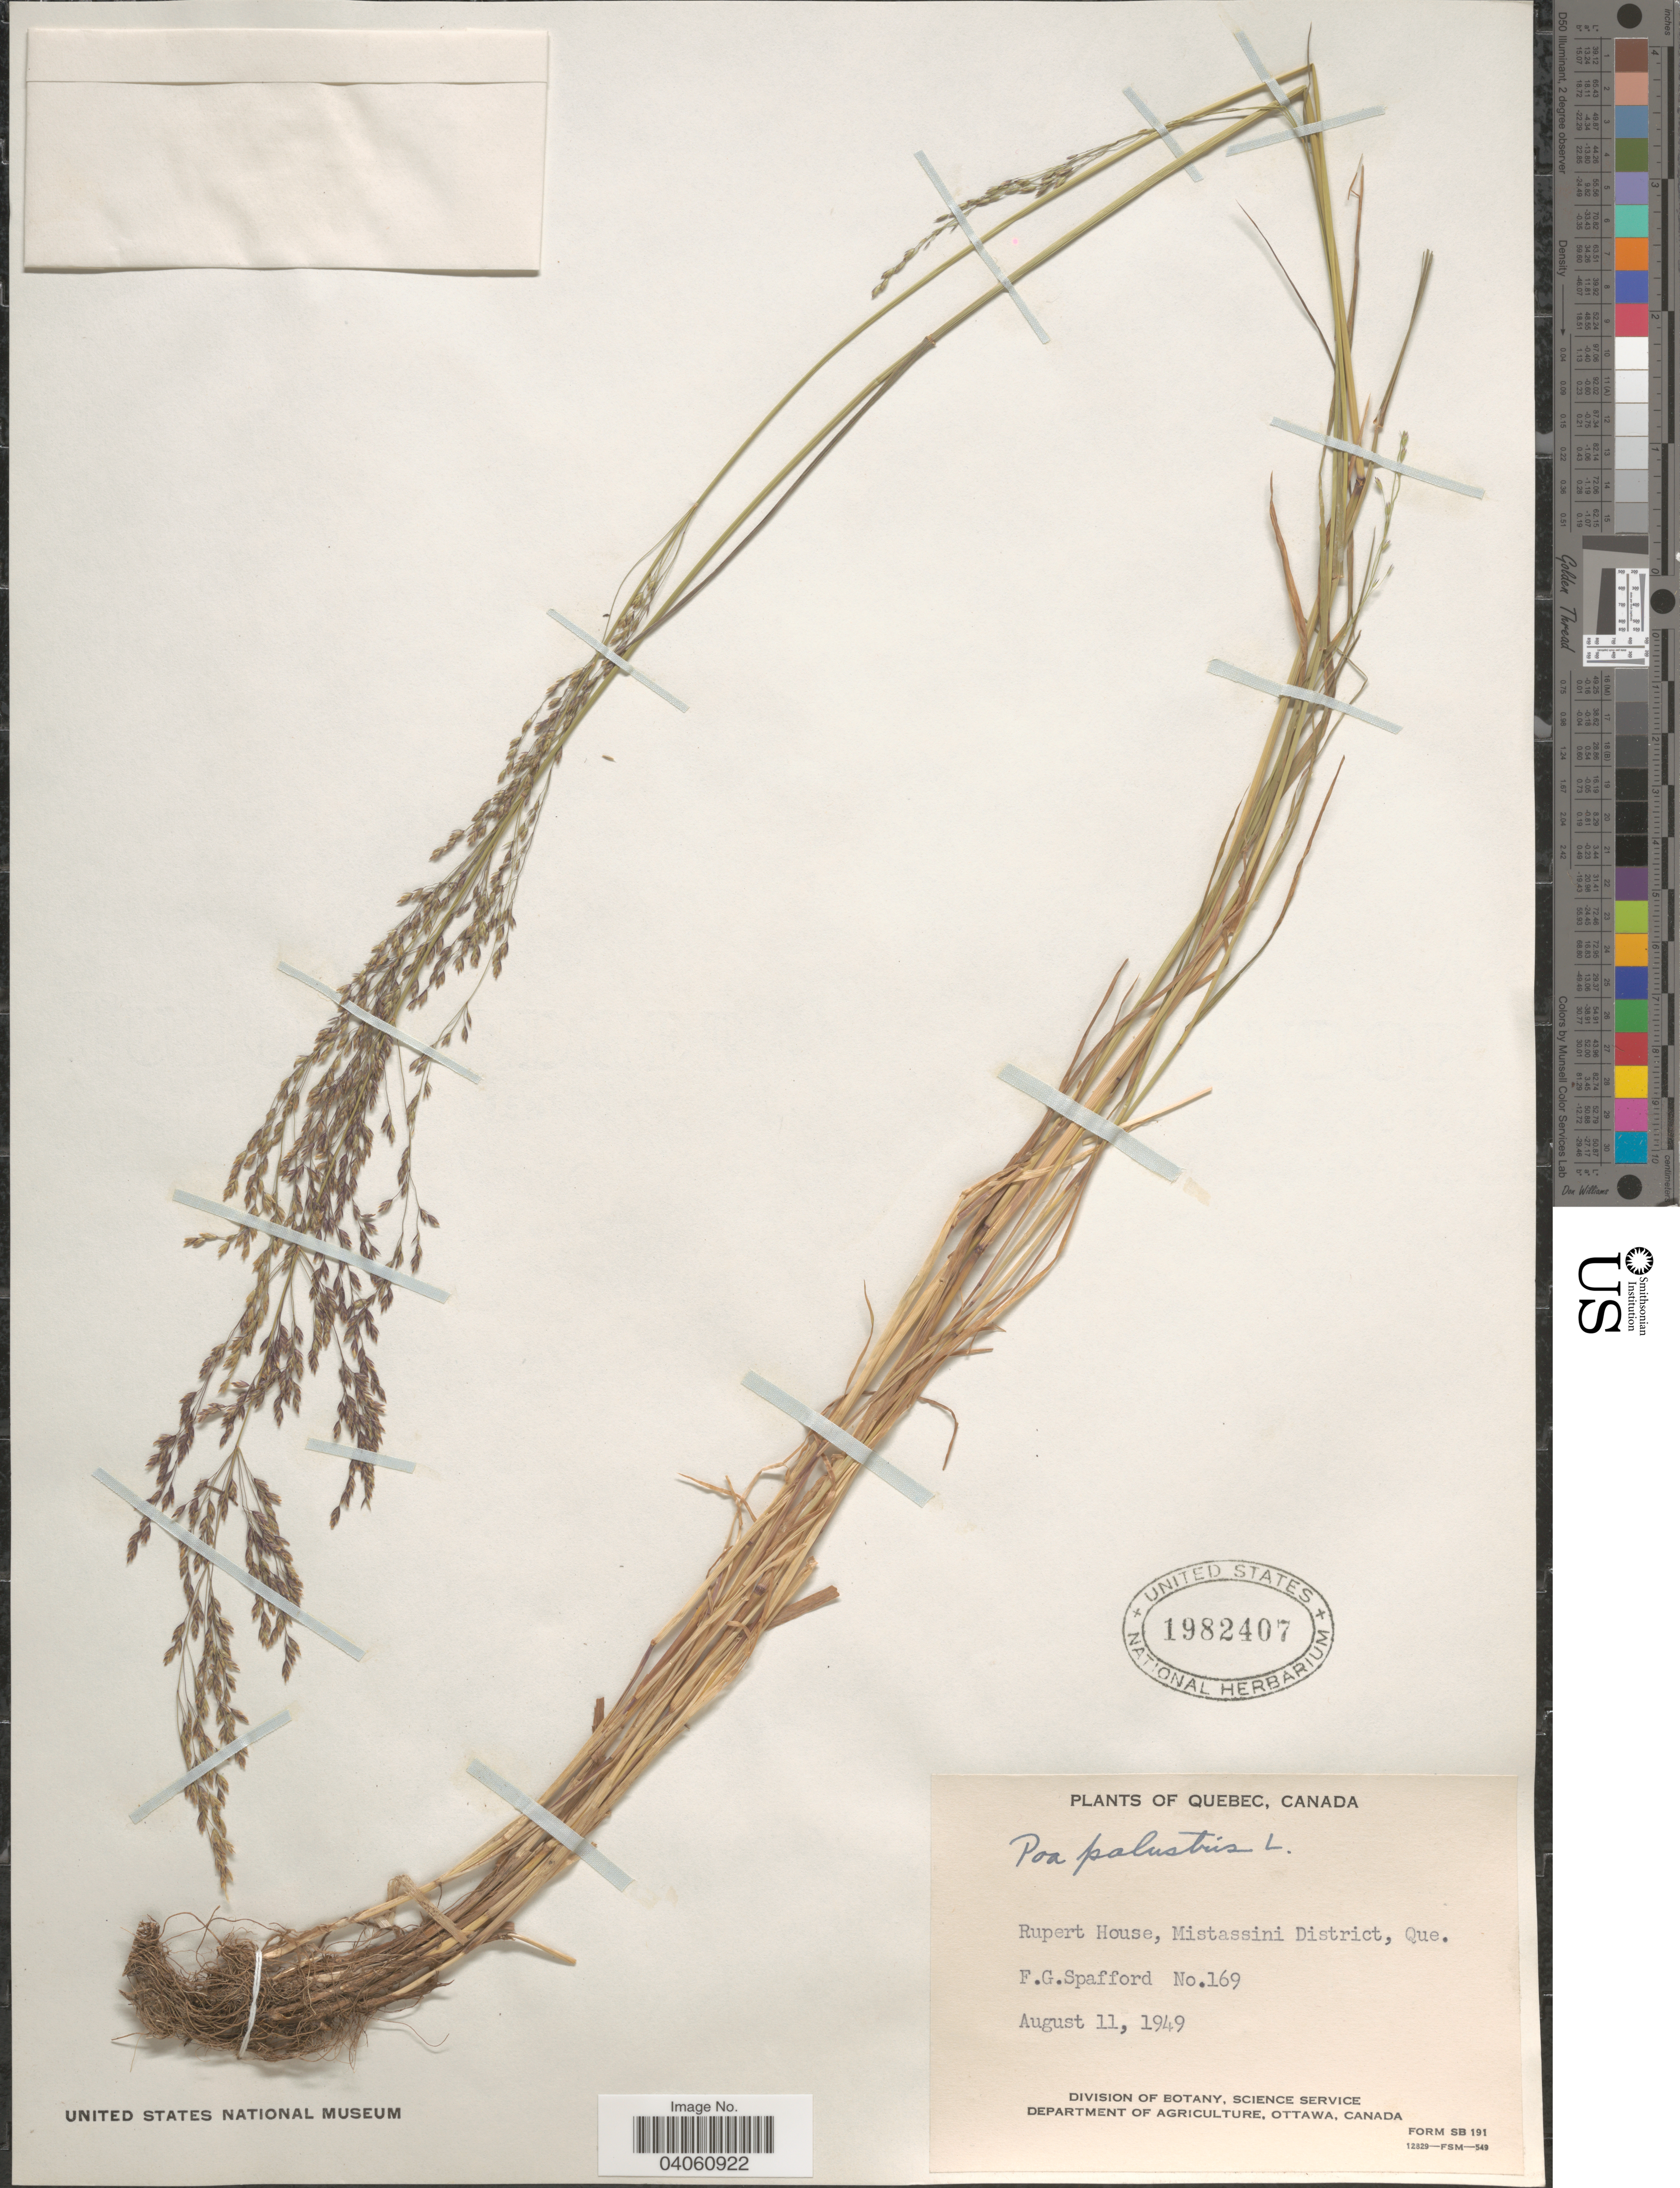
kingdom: Plantae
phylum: Tracheophyta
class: Liliopsida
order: Poales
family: Poaceae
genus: Poa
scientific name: Poa palustris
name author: L.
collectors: F. Spafford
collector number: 169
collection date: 1949-08-11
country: Canada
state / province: Quebec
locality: Rupert House, Mistassini District.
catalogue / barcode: US 1982407